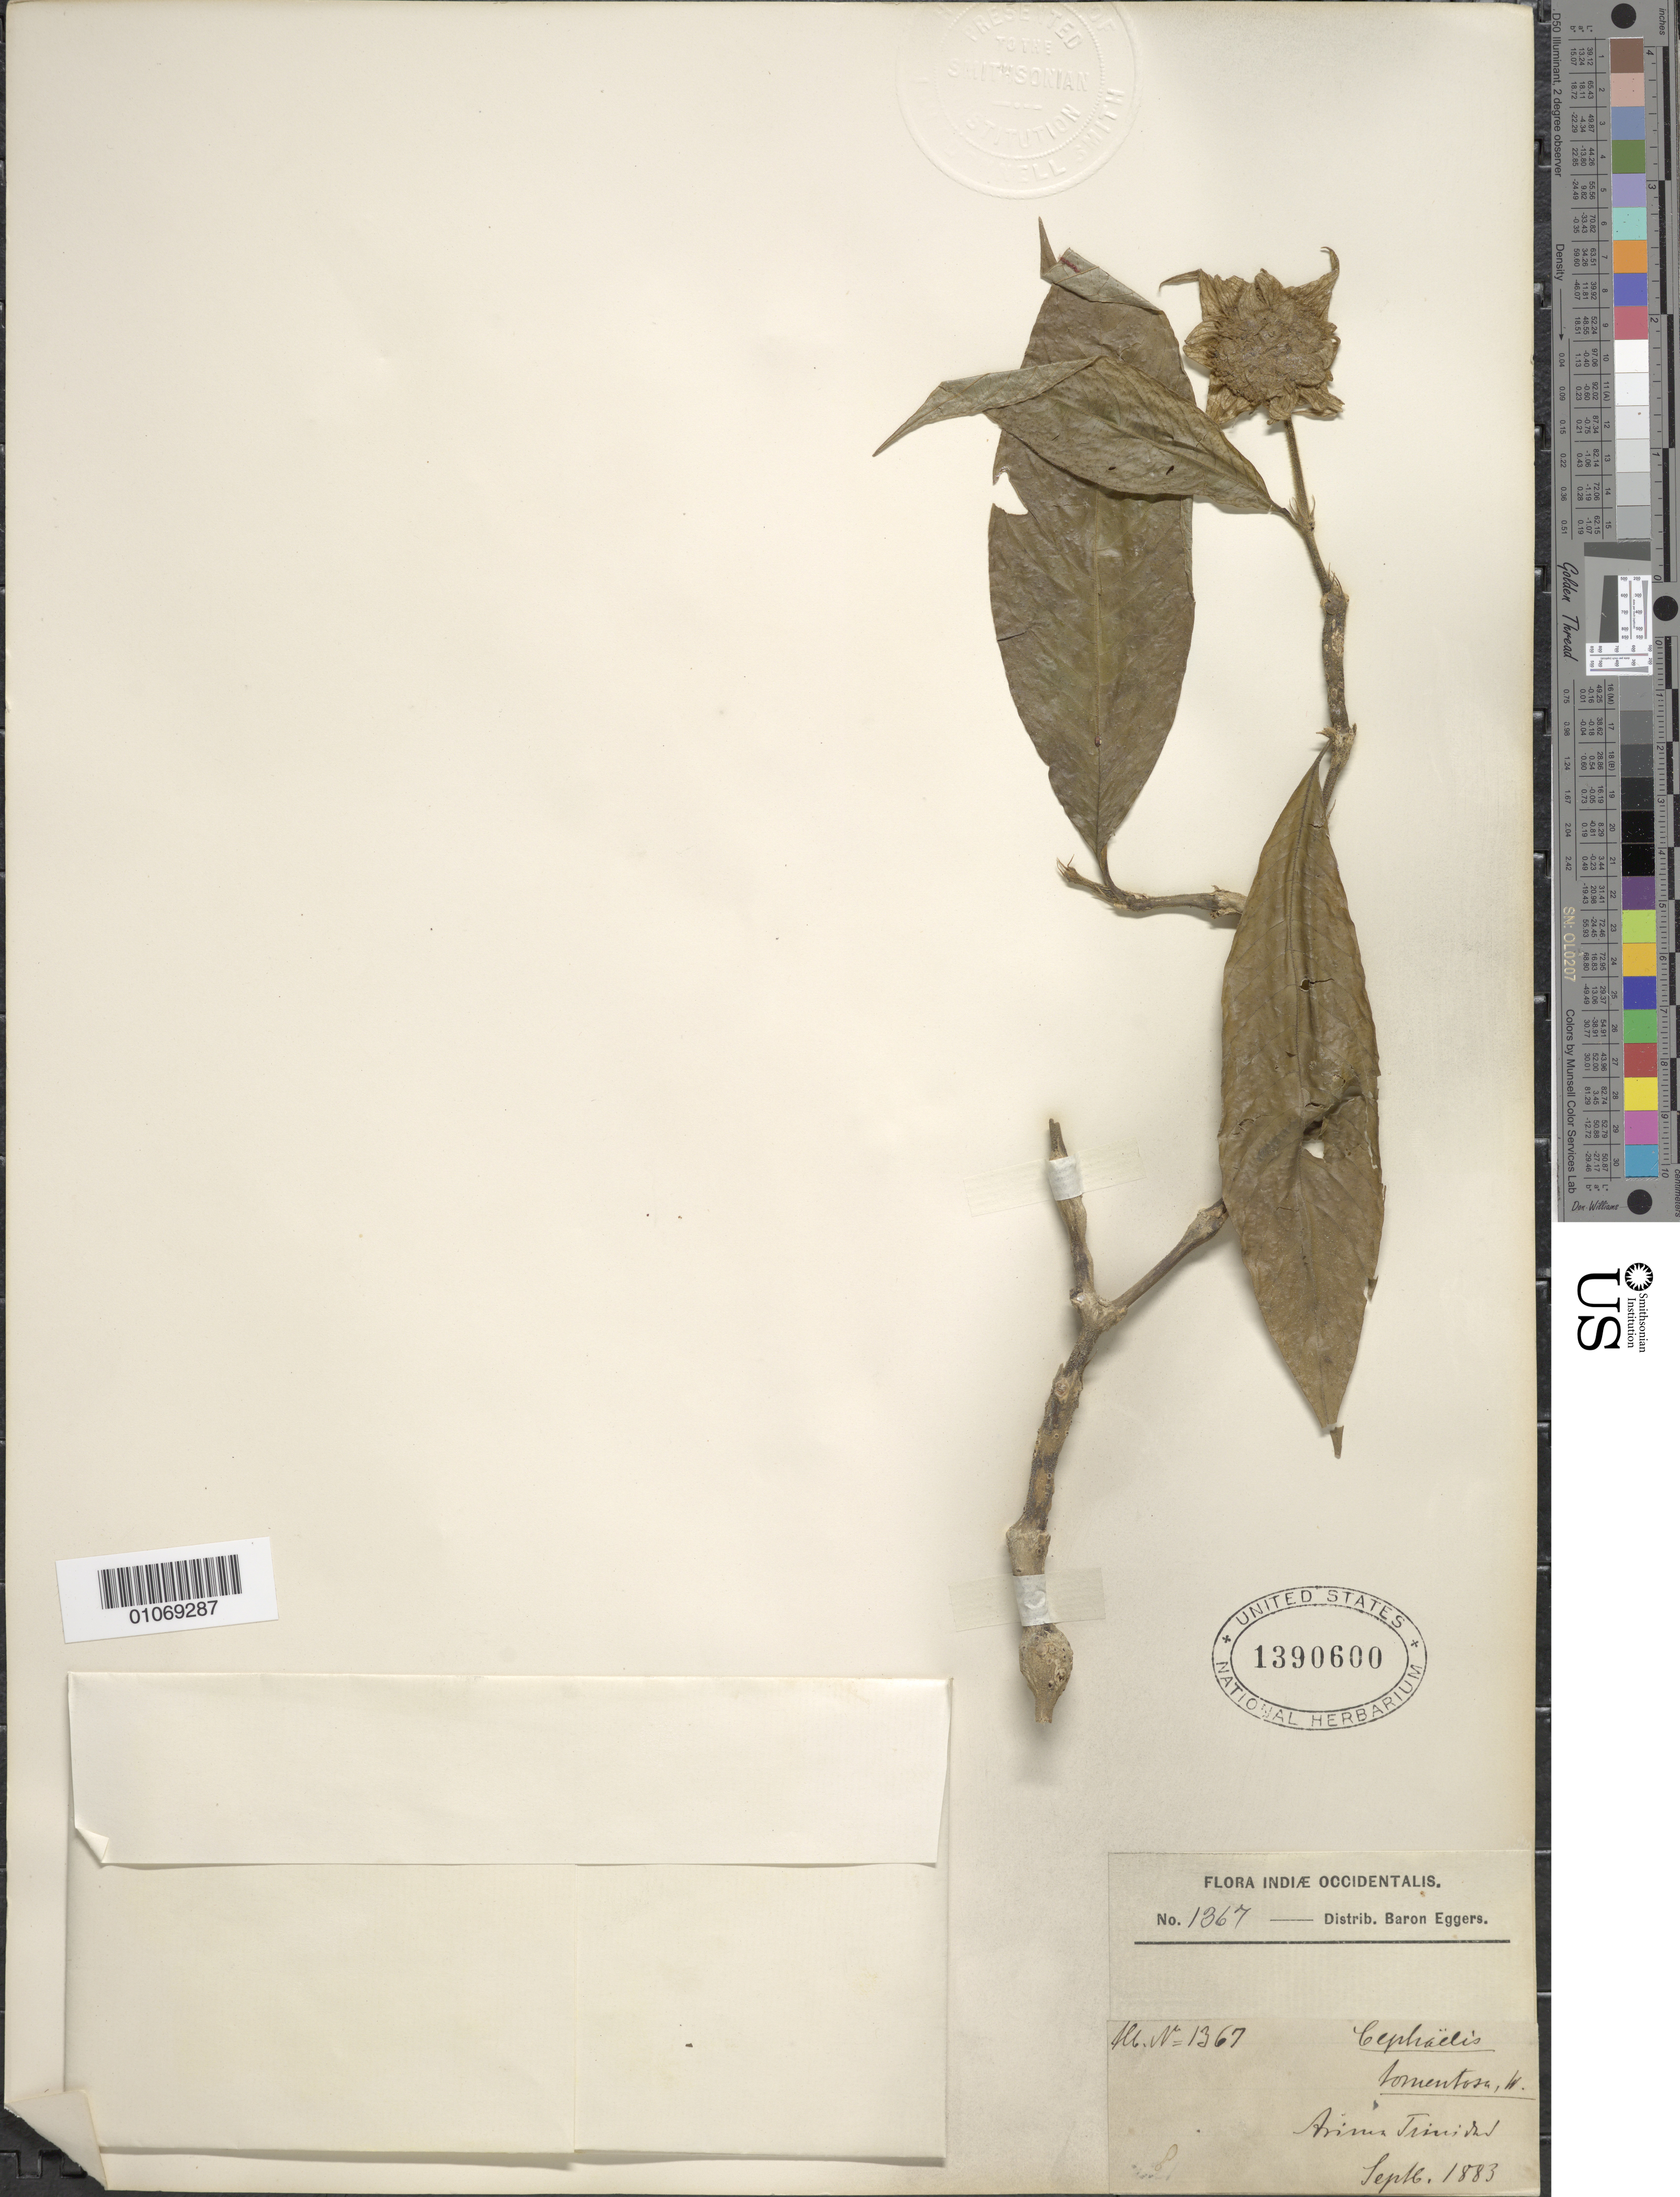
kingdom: Plantae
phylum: Tracheophyta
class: Magnoliopsida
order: Gentianales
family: Rubiaceae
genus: Cephaelis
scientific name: Cephaelis tomentosa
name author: (Aubl.) Vahl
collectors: H. F. A. von Eggers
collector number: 1367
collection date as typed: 01 Sep 1883 to 30 Sep 1883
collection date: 1883-09-01/1883-09-30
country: Trinidad and Tobago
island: Trinidad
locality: Arima.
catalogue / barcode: US 1390600